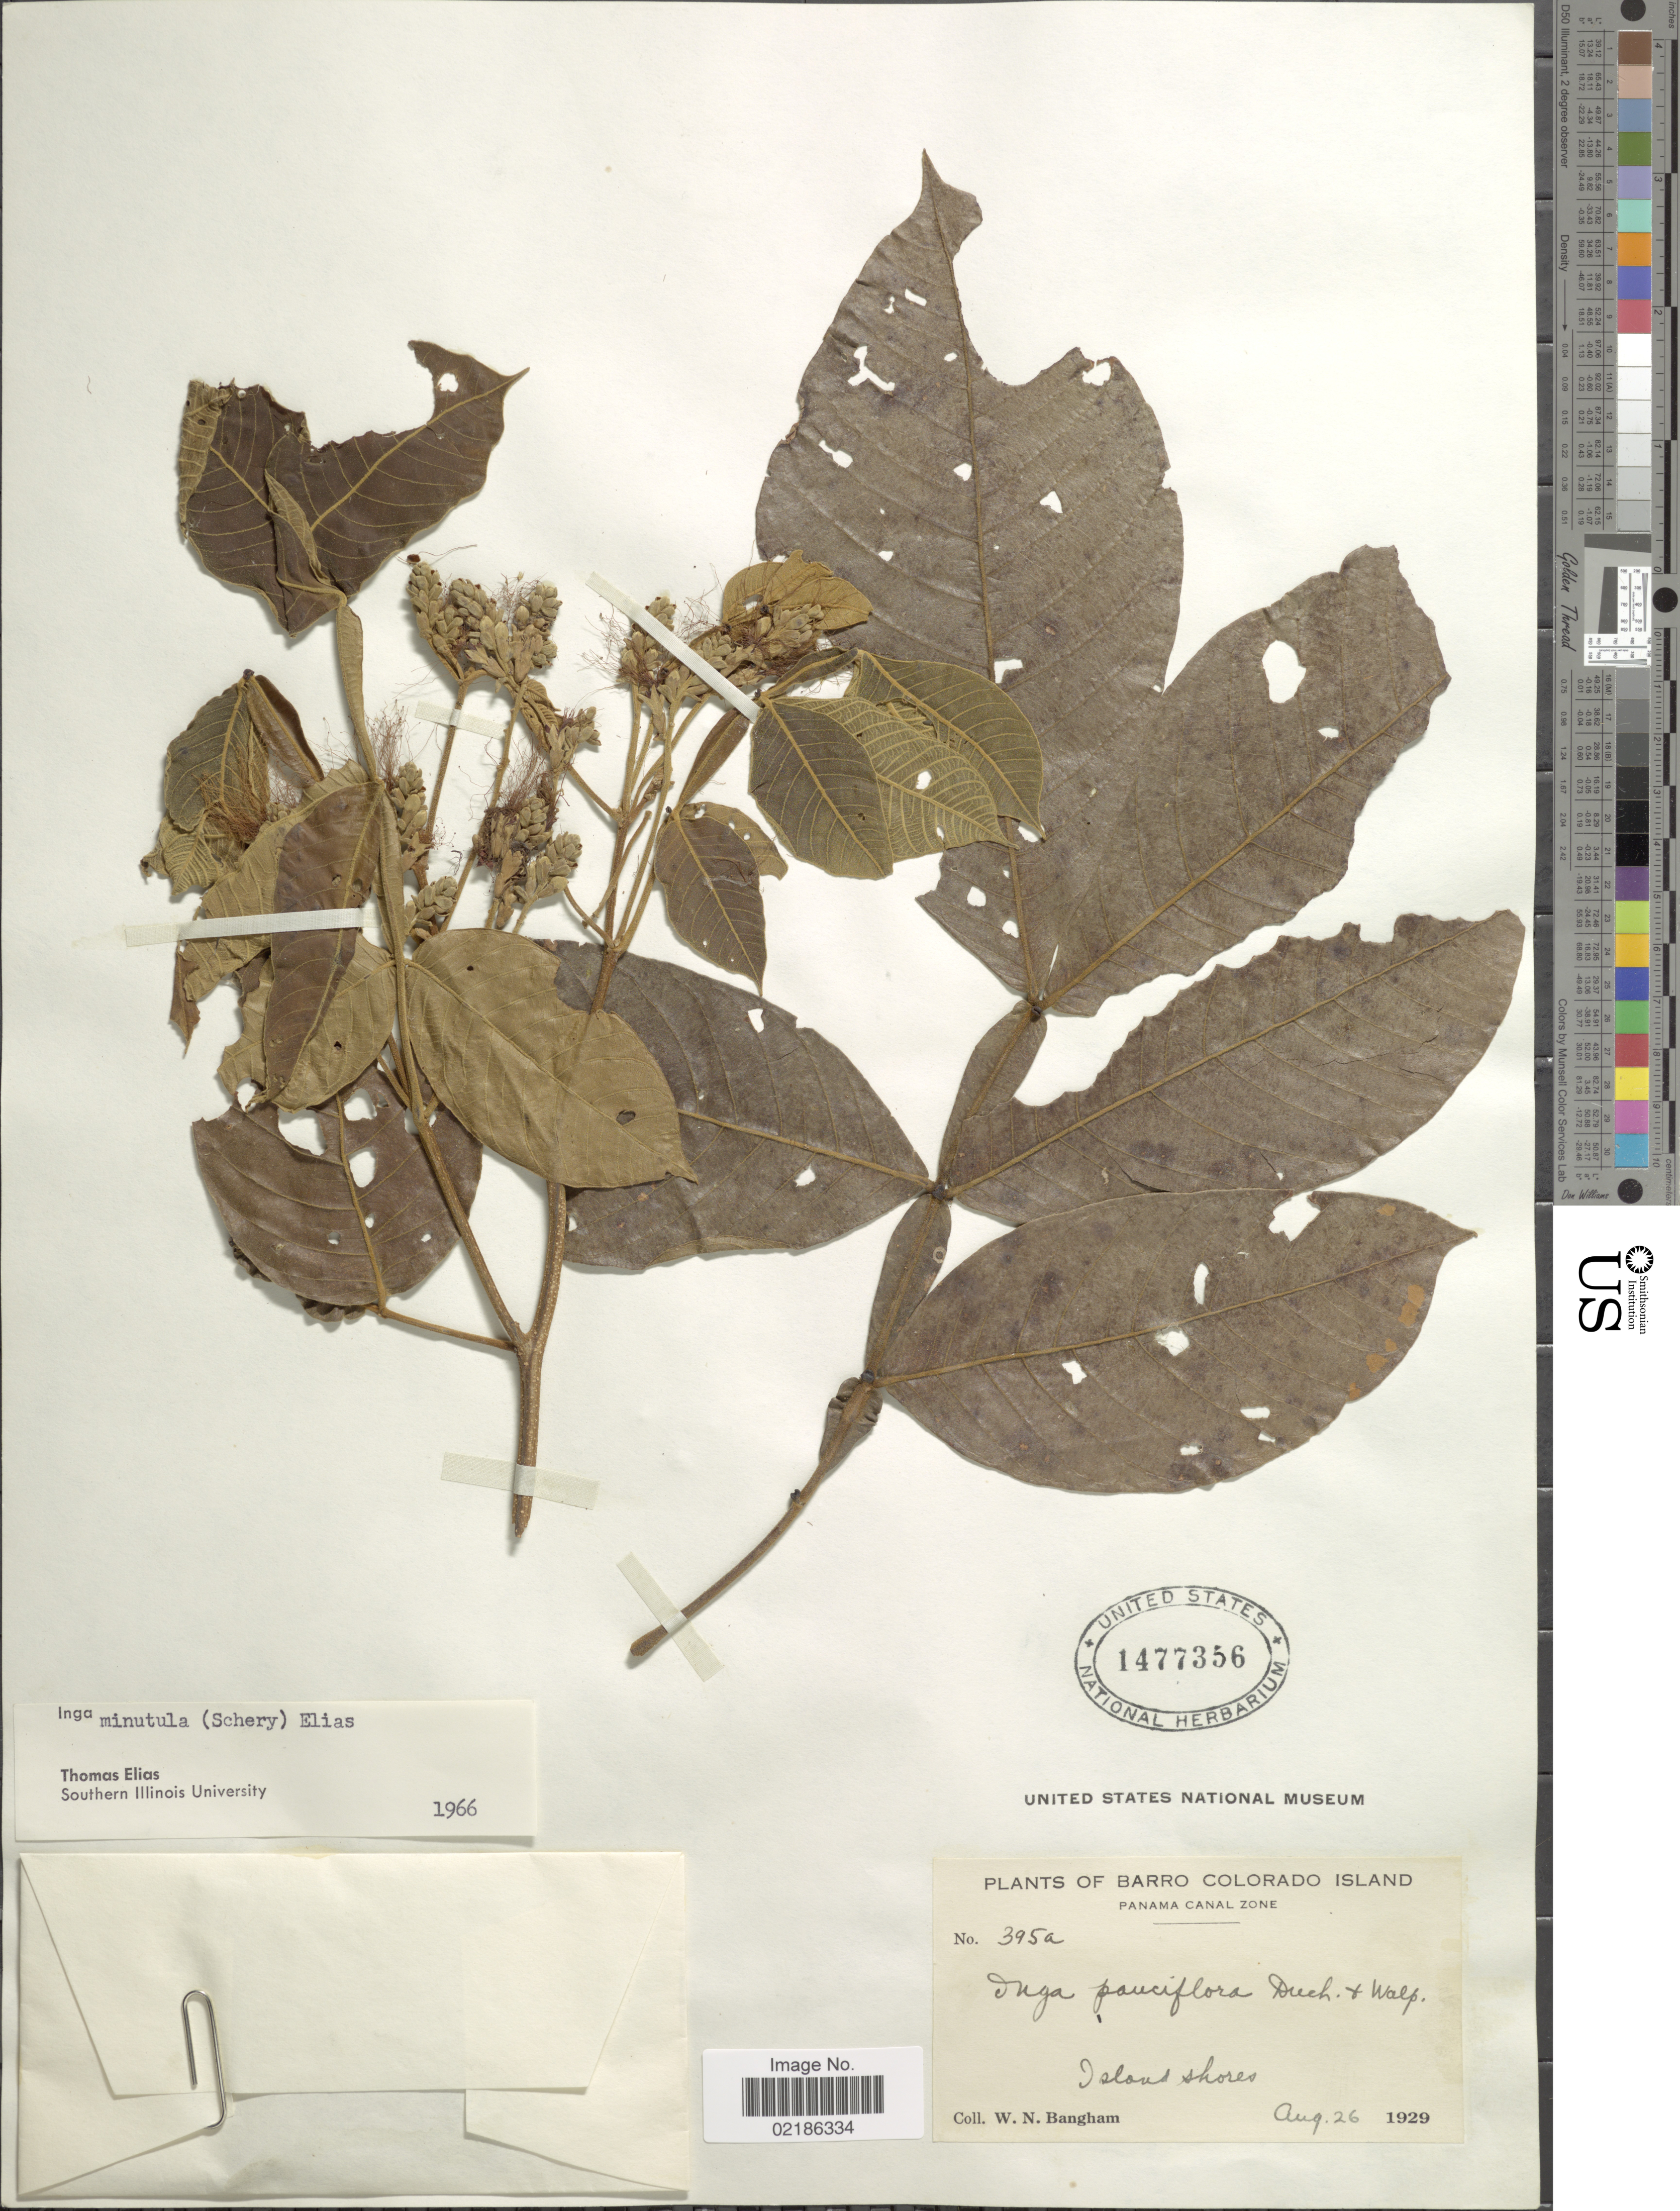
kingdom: Plantae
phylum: Tracheophyta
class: Magnoliopsida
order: Fabales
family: Fabaceae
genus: Inga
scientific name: Inga minutula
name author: (Schery) T.S. Elias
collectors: W. Bangham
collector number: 395a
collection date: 1929-08-26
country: Panama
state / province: Panamá Oeste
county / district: Canal Zone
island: Barro Colorado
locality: Barro Colorado Island, Canal Zone, Island shores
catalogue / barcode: US 1477356